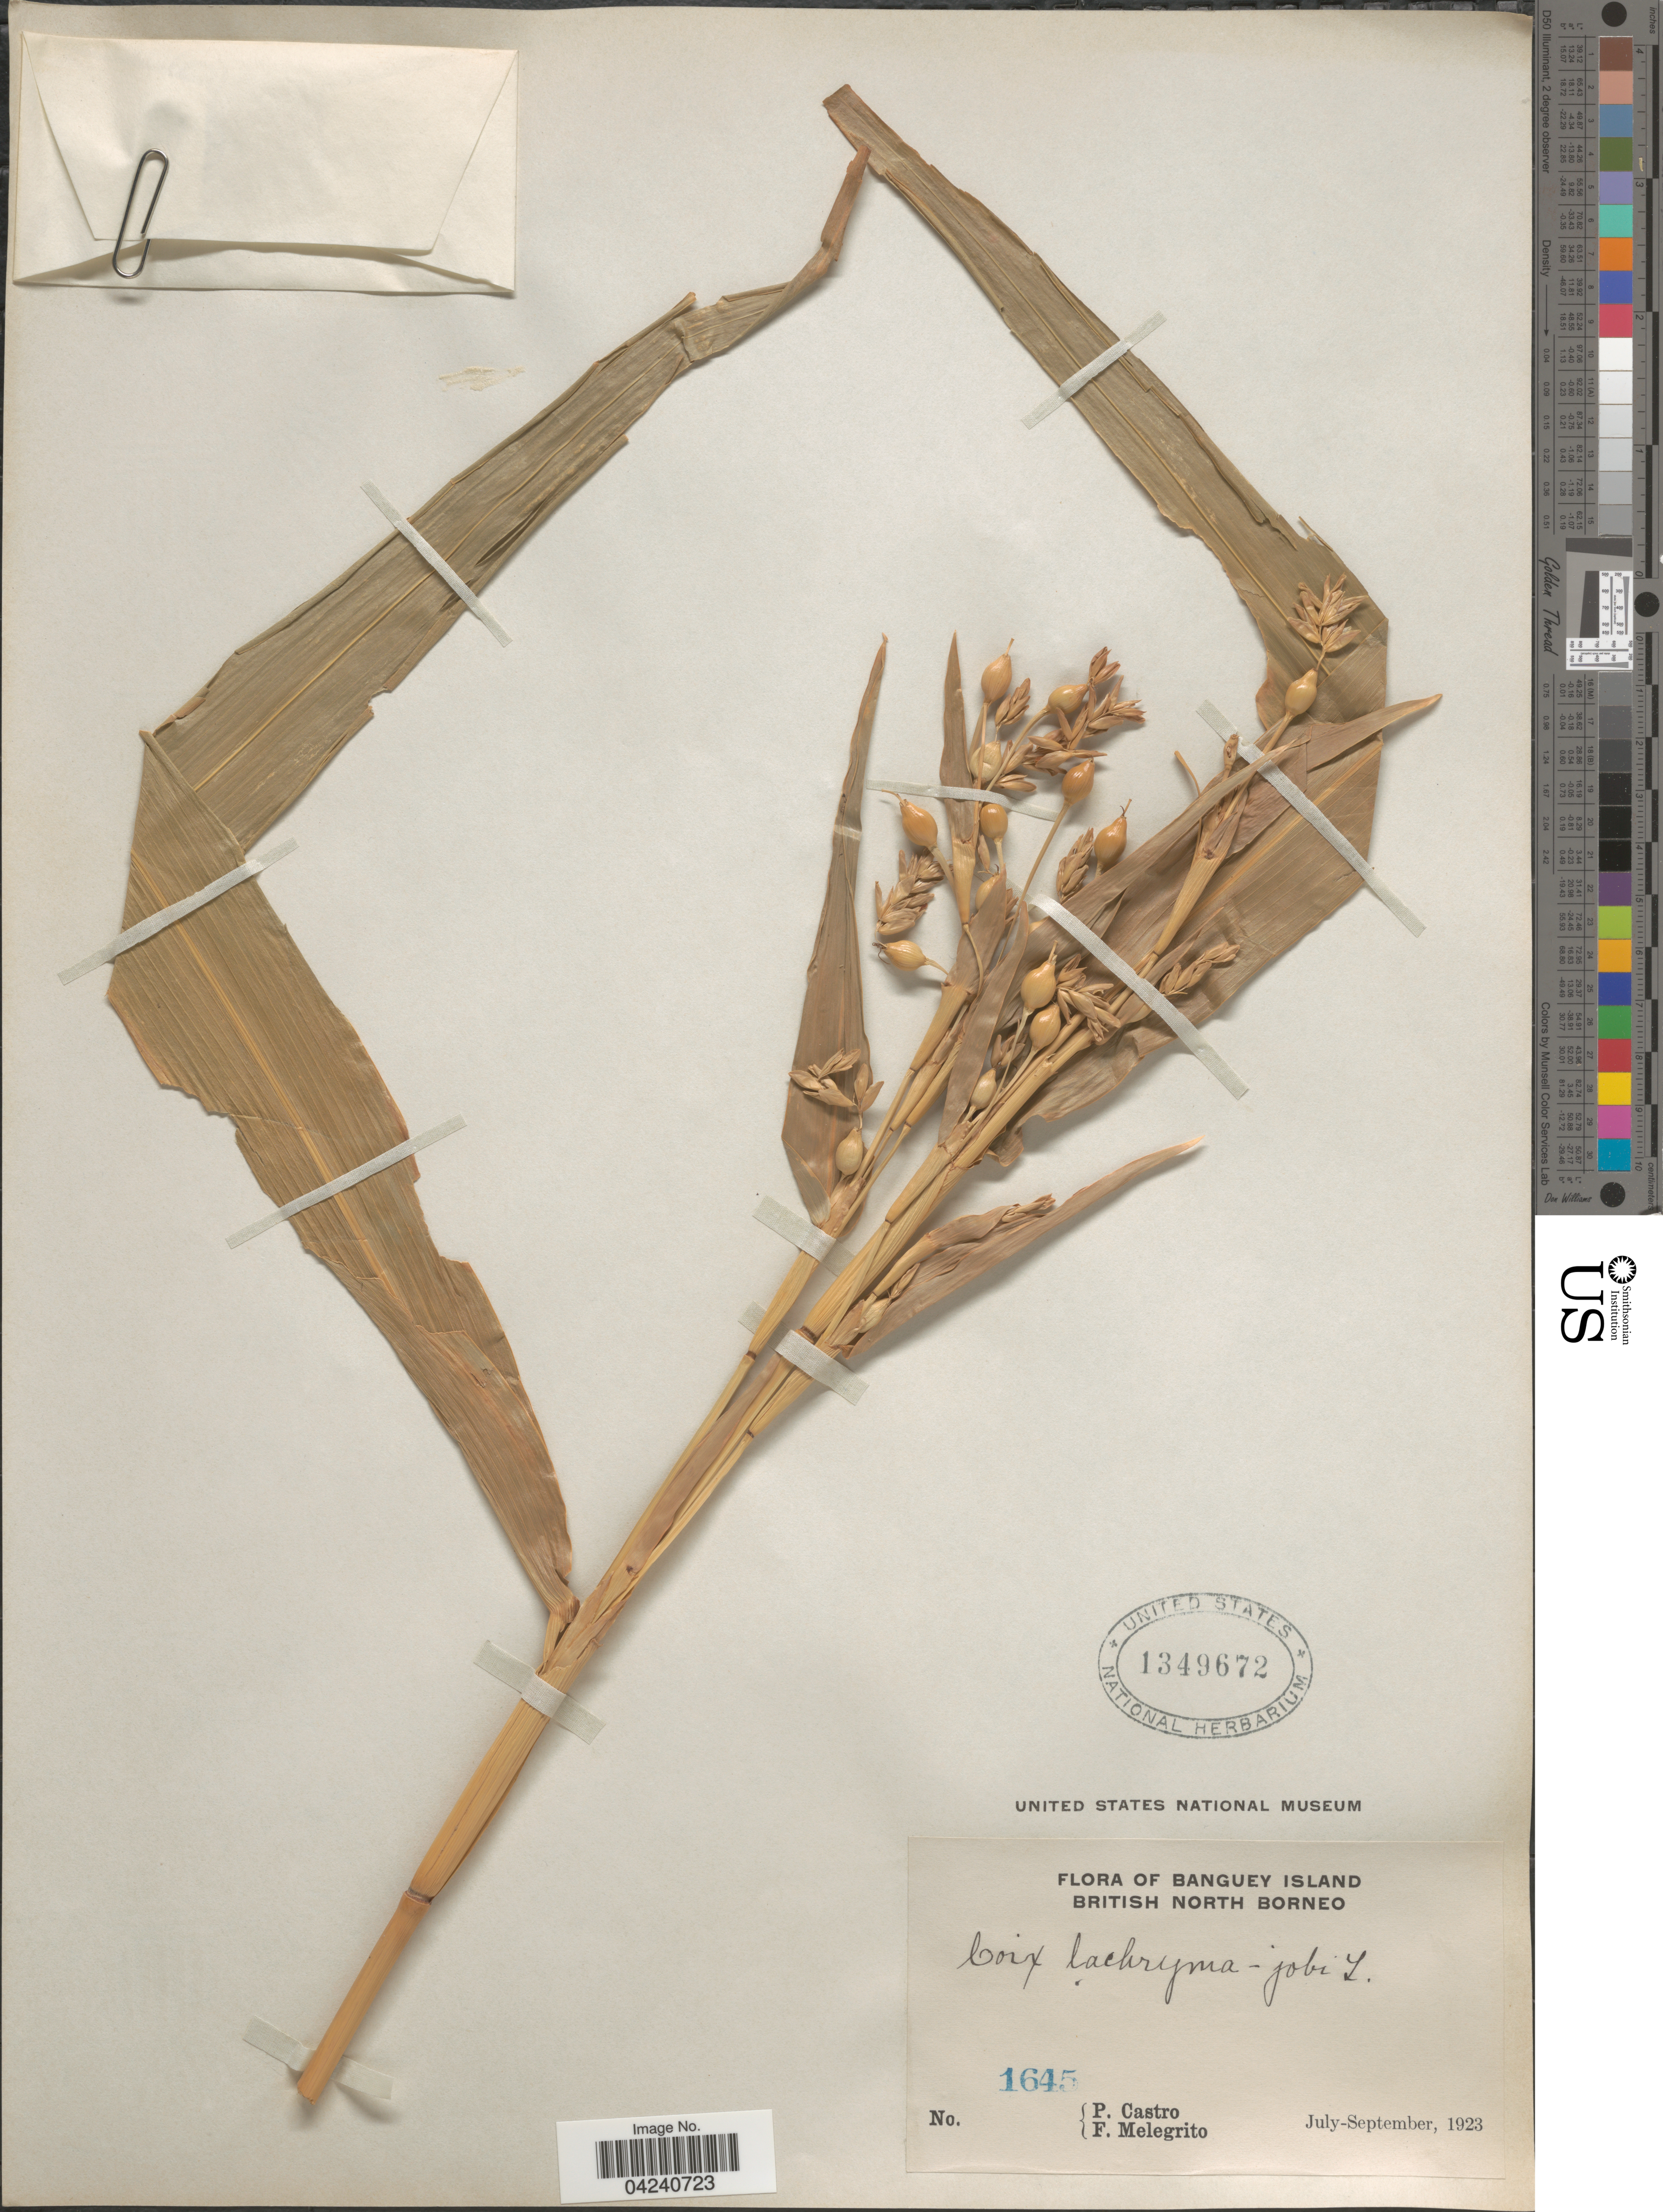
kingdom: Plantae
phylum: Tracheophyta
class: Liliopsida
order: Poales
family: Poaceae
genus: Coix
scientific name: Coix lacryma-jobi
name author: L.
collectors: P. Castro & F. Melegrito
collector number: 1645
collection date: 1923-07/1923-09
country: Malaysia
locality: Banguey Island. British North Borneo.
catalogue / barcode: US 1349672